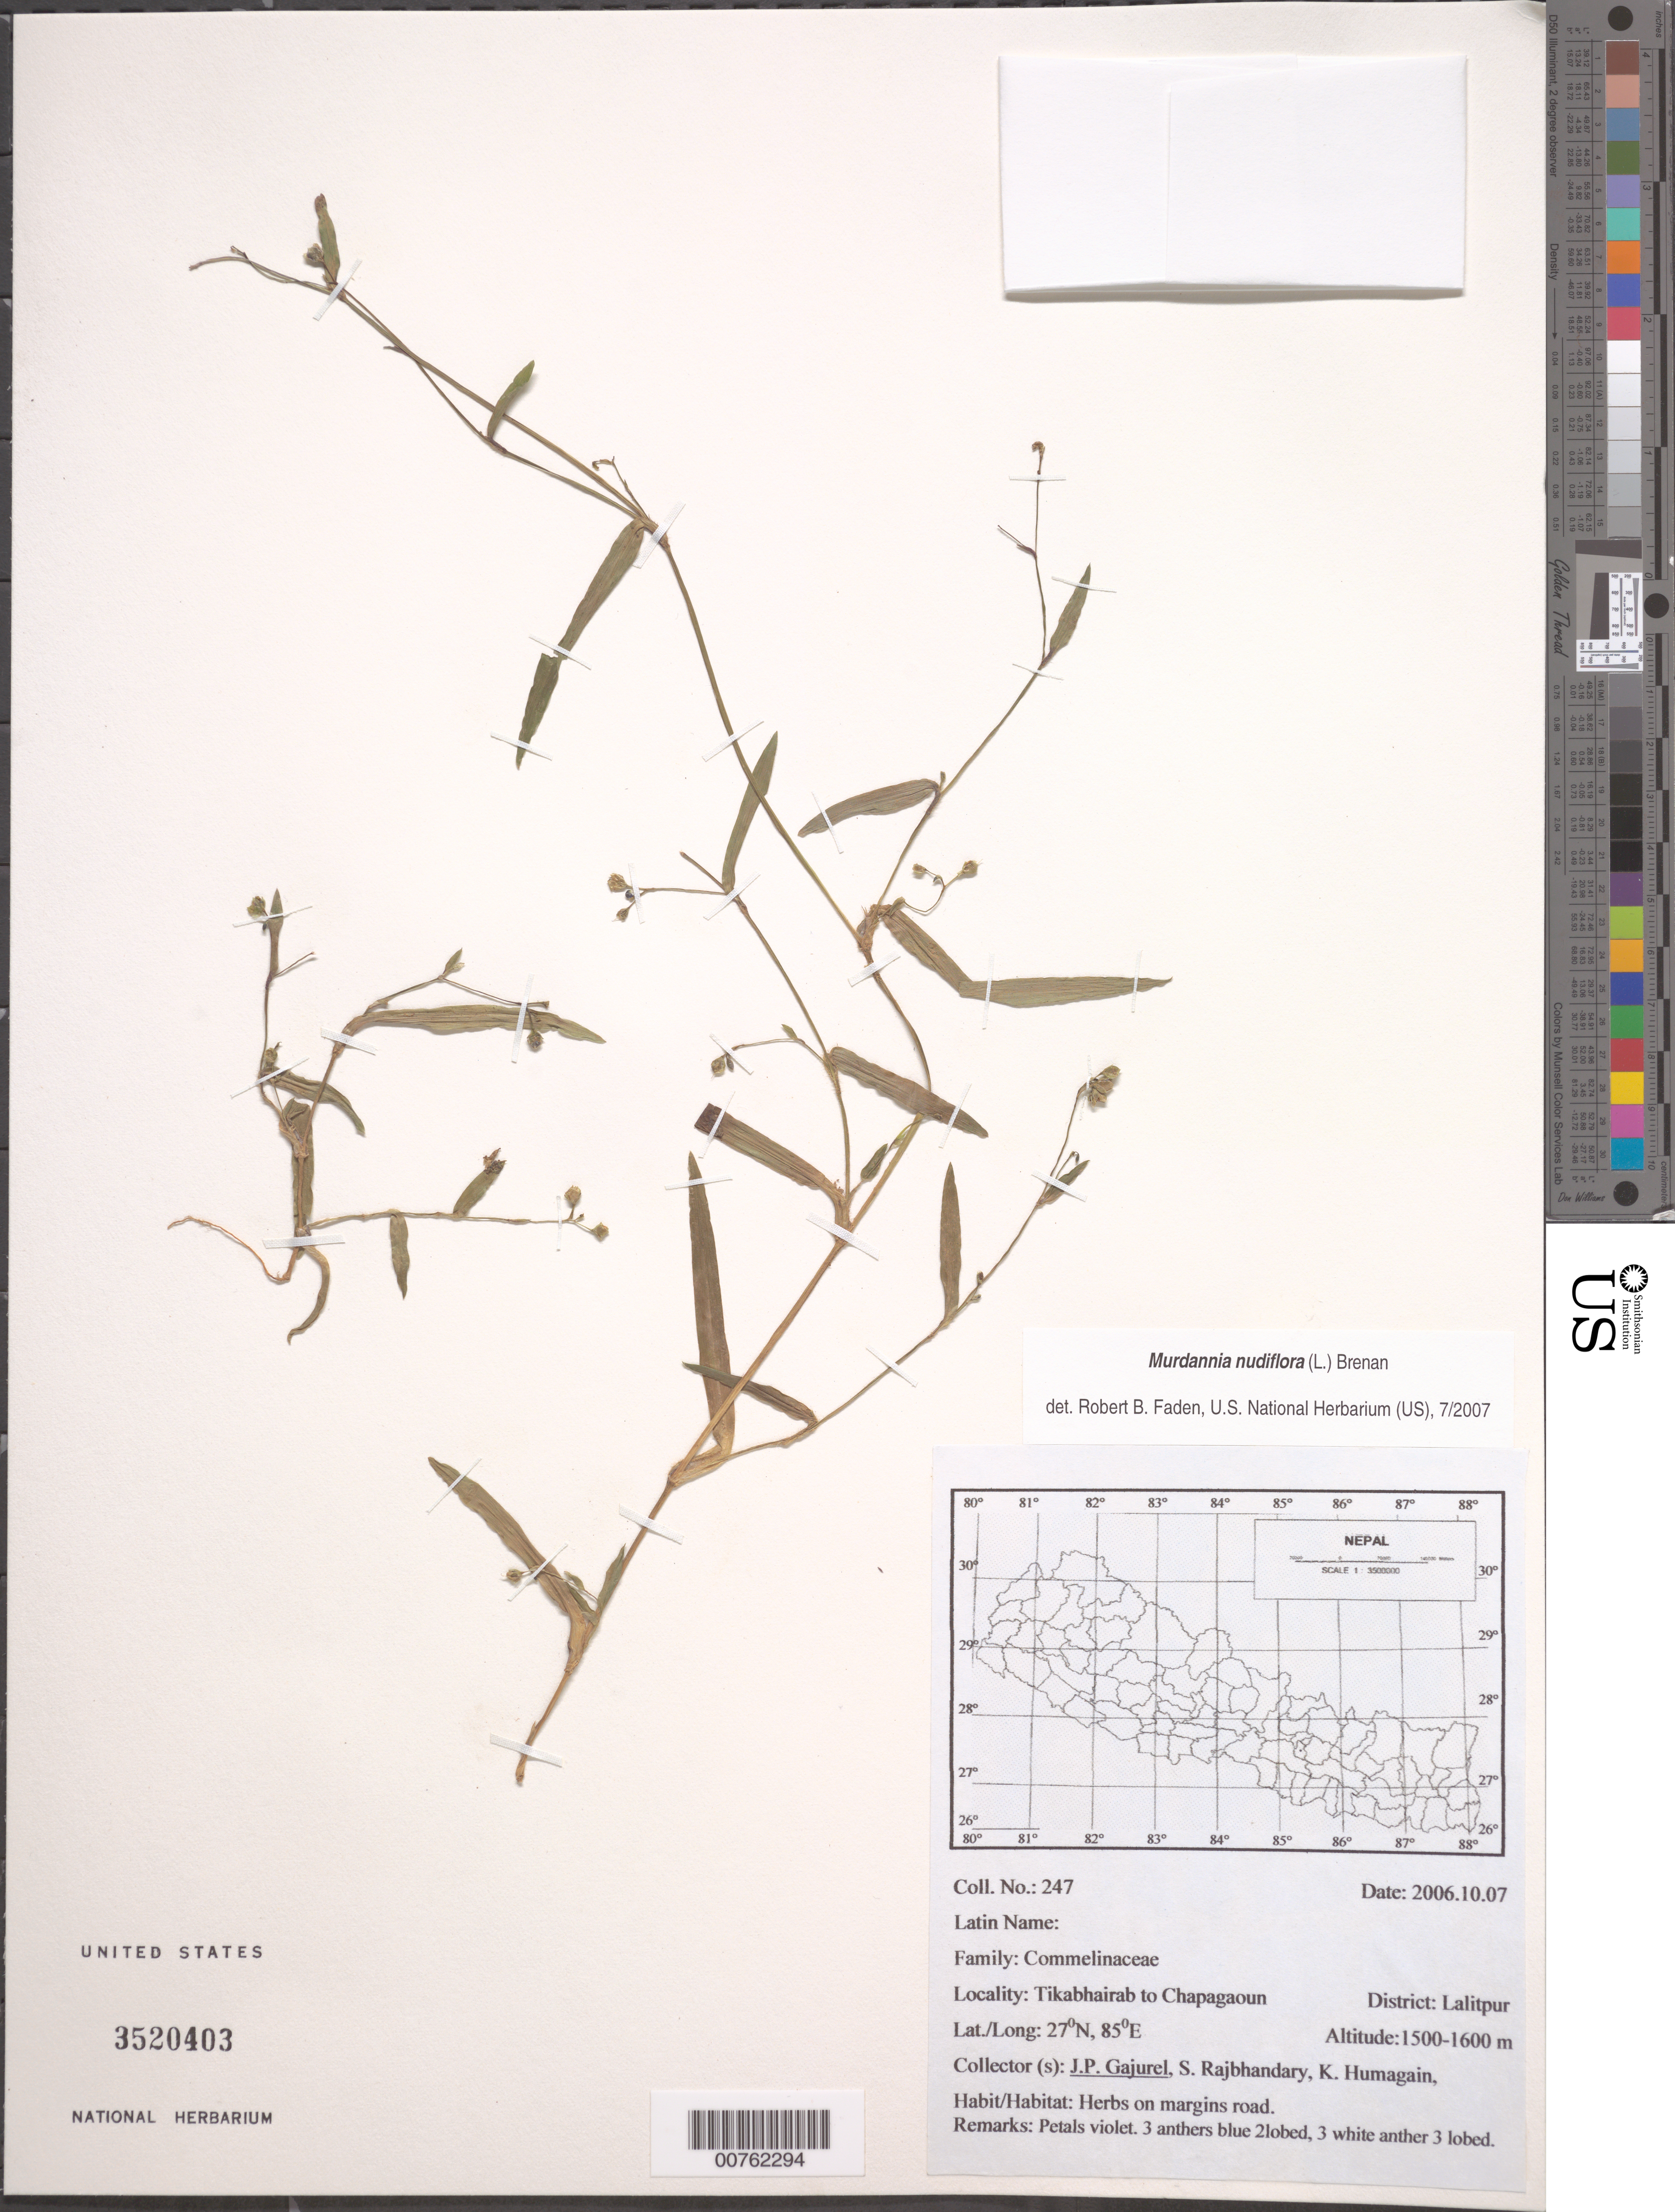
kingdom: Plantae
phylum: Tracheophyta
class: Liliopsida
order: Commelinales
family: Commelinaceae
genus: Murdannia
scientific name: Murdannia nudiflora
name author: (L.) Brenan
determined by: Faden, Robert B., (US), Smithsonian Institution - National Museum of Natural History (UNITED STATES)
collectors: J. Gajurel, S. Rajbhandary & K. Humagain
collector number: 247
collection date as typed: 7 Oct 2006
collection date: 2006-10-07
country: Nepal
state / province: Bagmati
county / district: Lalitpur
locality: Tikabhairab to Chapagaoun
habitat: Herbs on margins road.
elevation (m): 1500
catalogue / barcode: US 3520403